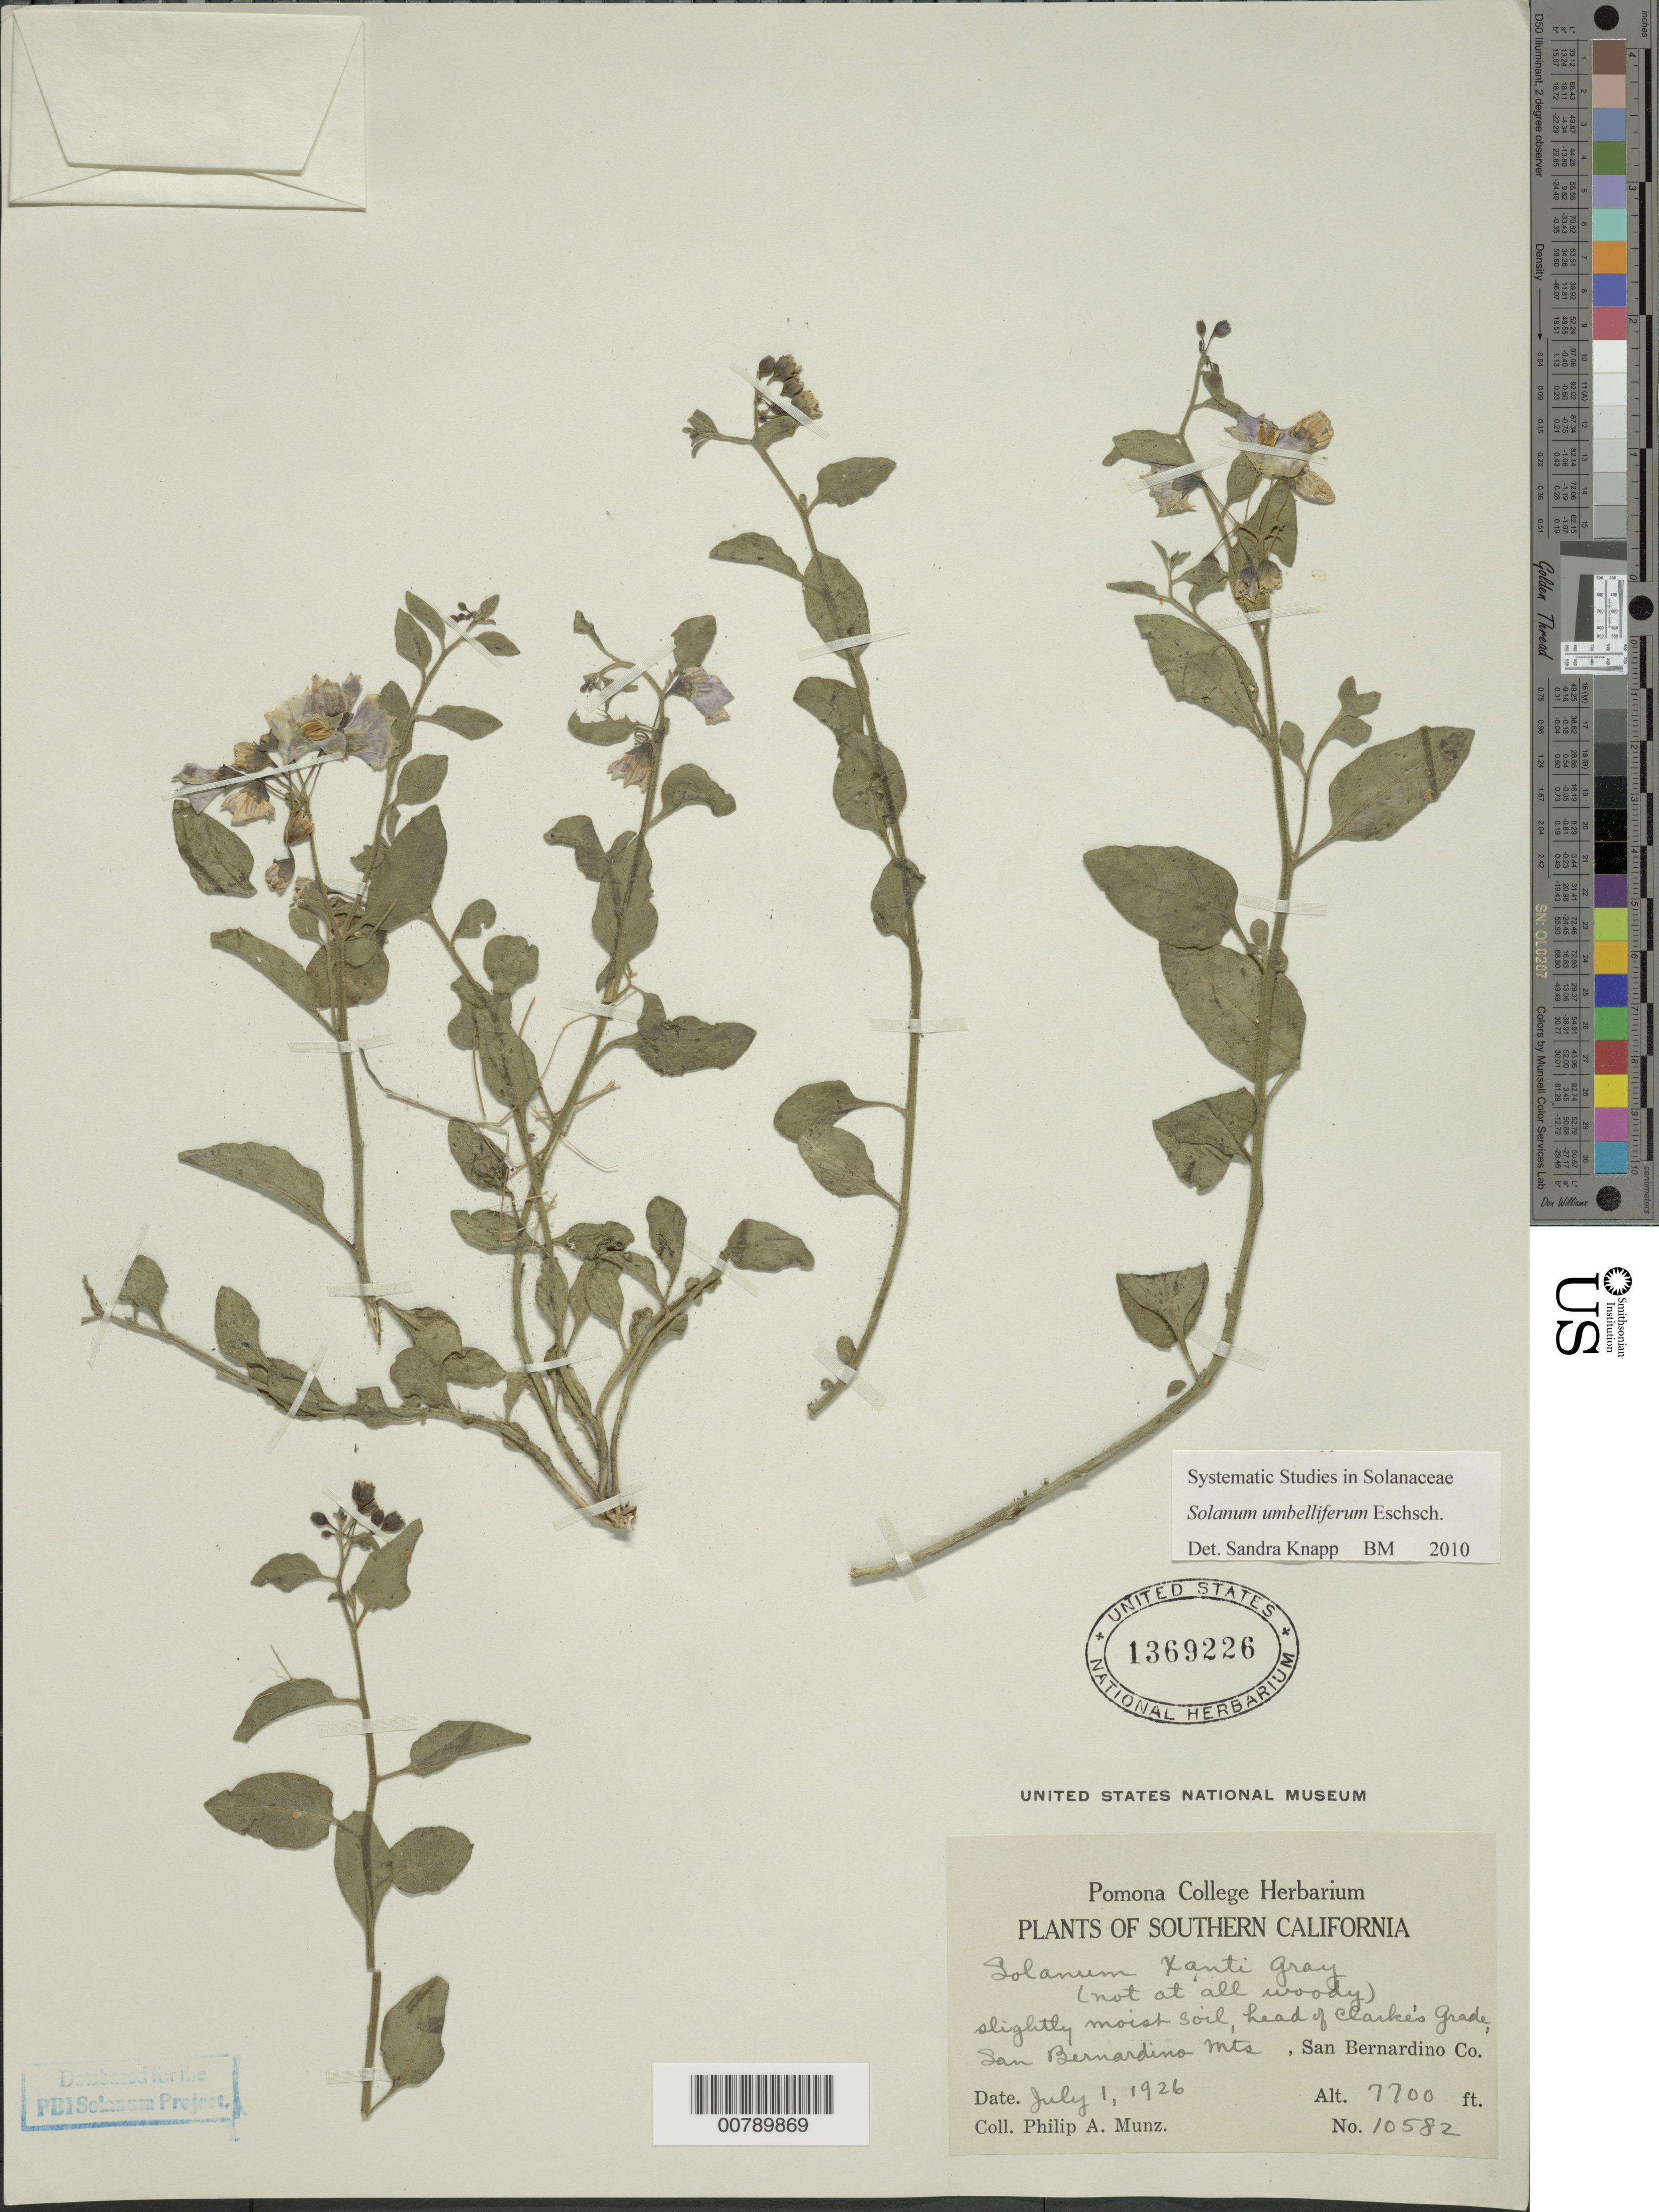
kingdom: Plantae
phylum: Tracheophyta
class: Magnoliopsida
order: Solanales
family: Solanaceae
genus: Solanum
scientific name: Solanum umbelliferum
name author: Eschsch.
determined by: Knapp, S. D.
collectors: P. A. Munz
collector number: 10582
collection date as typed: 1 Jul 1926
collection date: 1926-07-01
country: United States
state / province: California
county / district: San Bernardino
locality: Head of Clarks Grade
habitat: Slightly moist soil.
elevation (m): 2347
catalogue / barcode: US 1369226